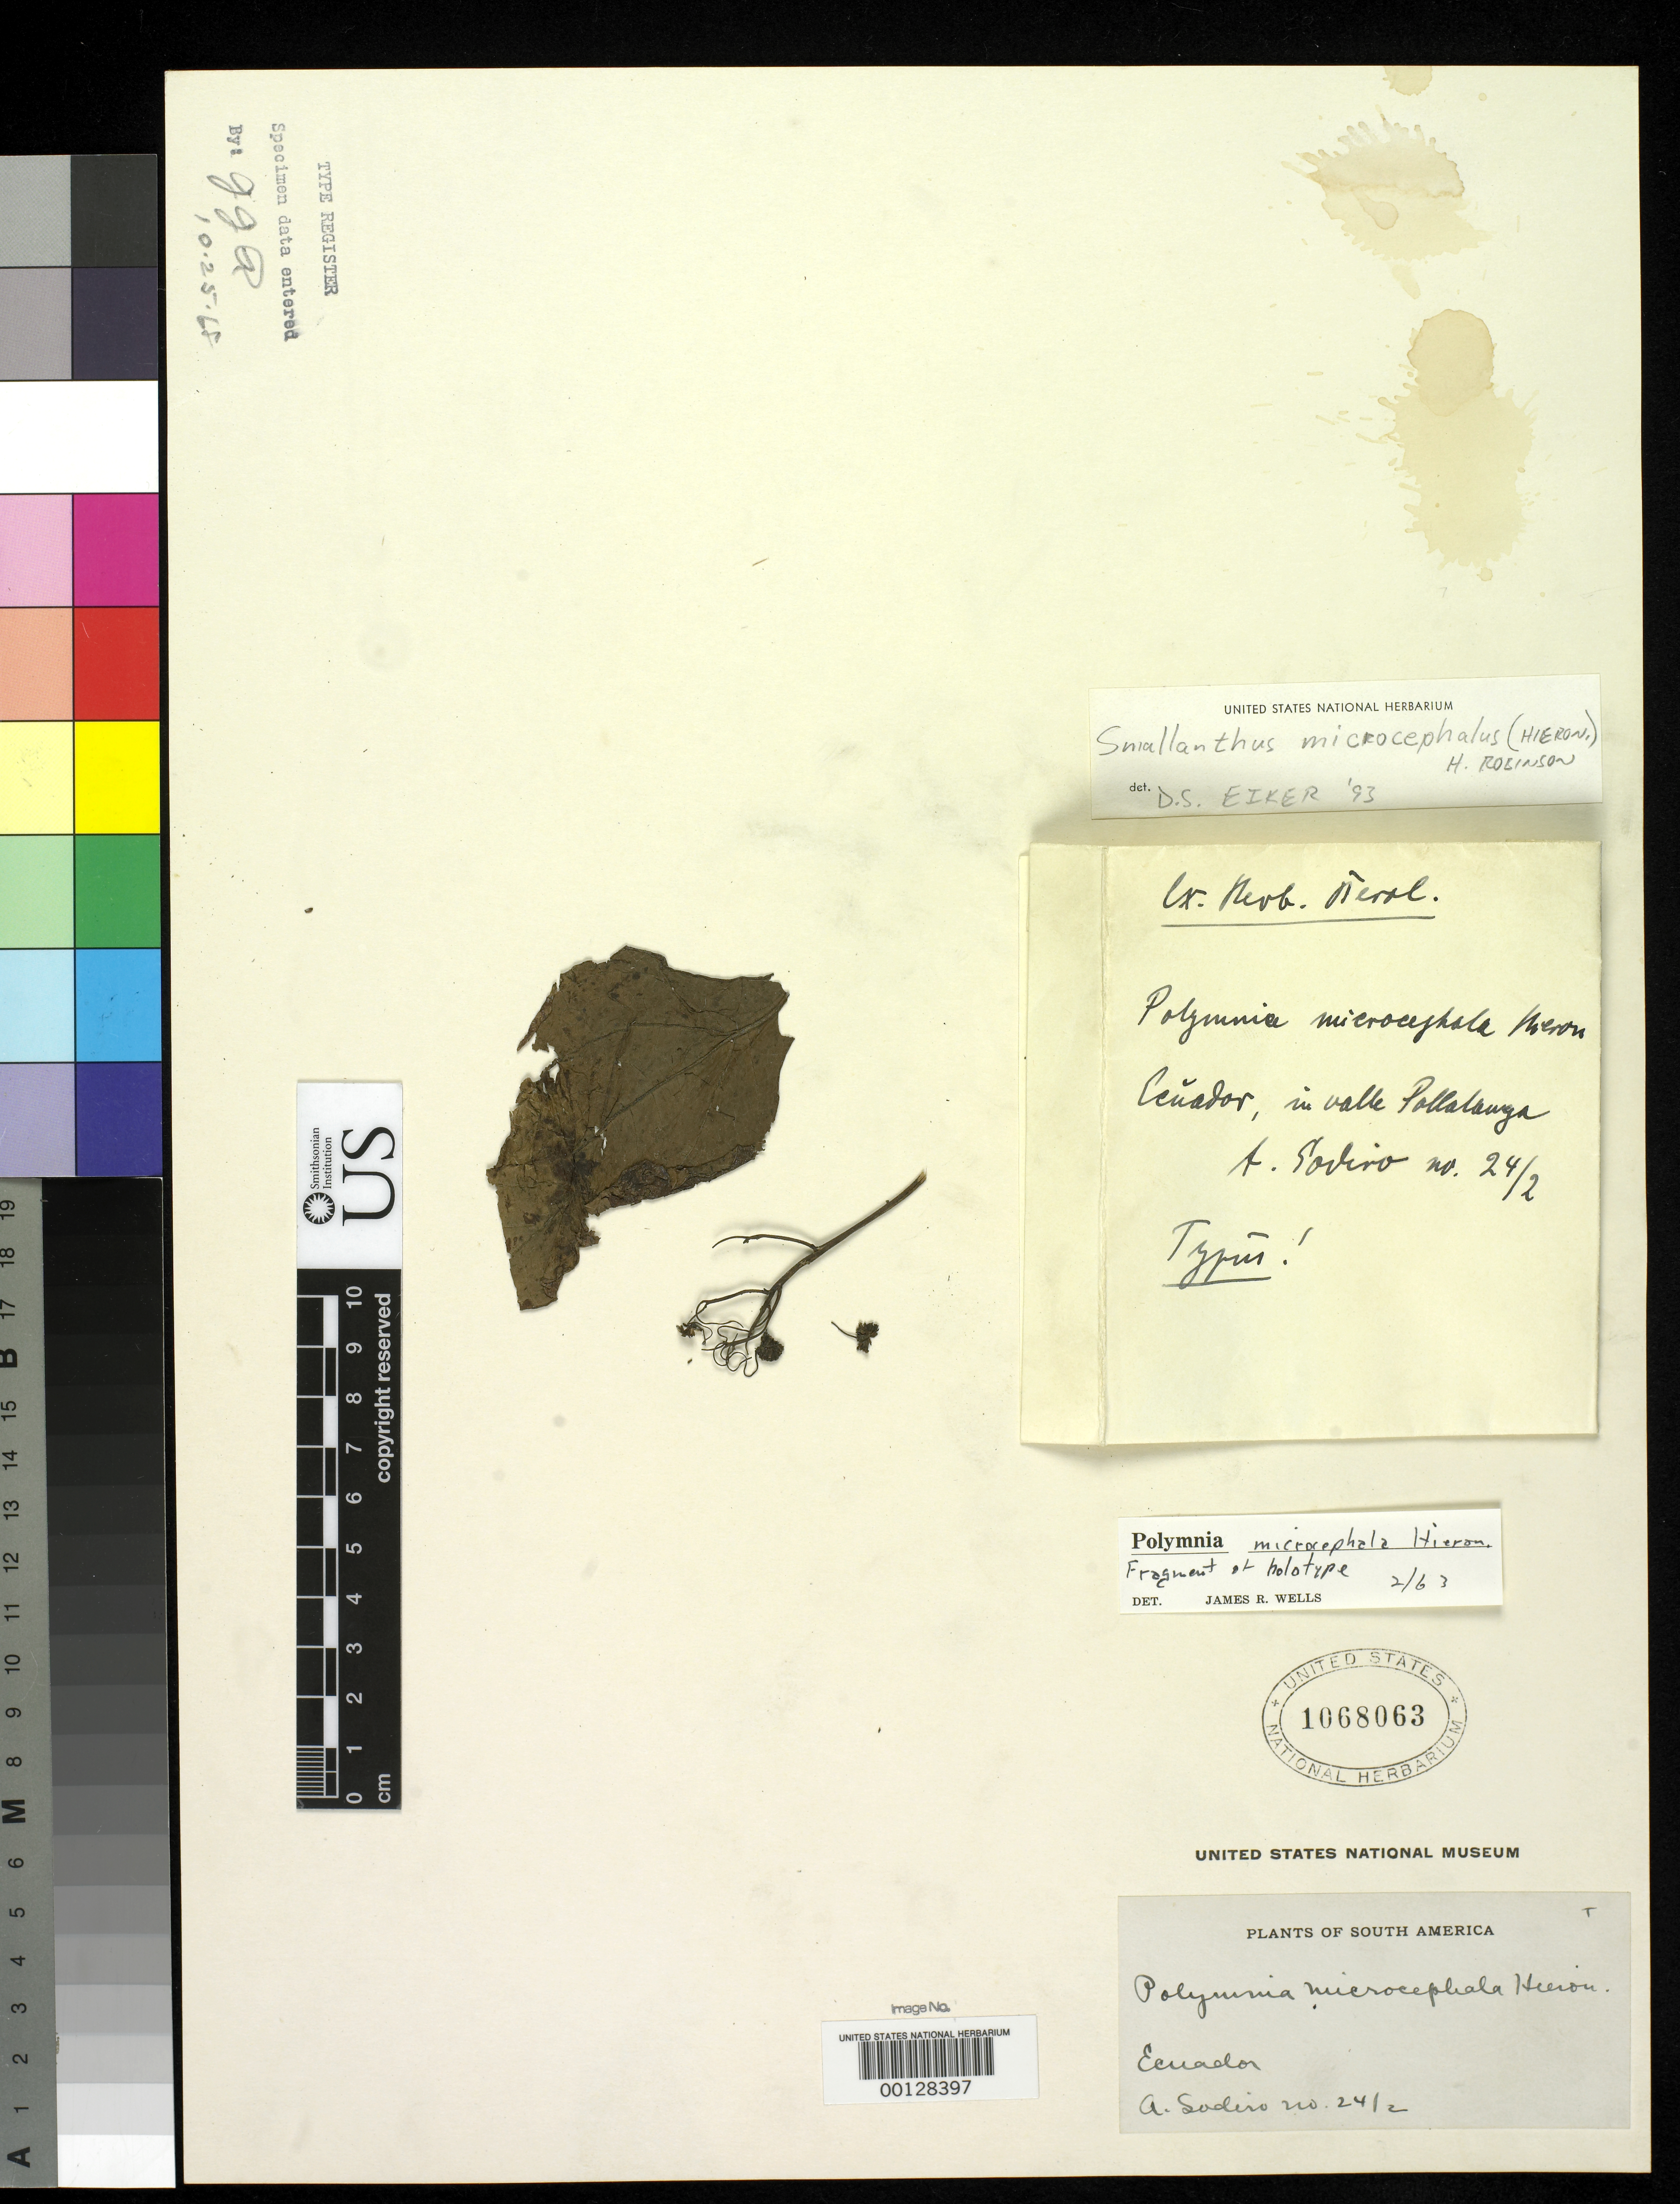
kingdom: Plantae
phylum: Tracheophyta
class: Magnoliopsida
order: Asterales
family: Asteraceae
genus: Polymnia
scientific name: Polymnia microcephala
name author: Hieron.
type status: Type Fragment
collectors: L. Sodiro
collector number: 24-2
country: Ecuador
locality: Valle Pallatanga.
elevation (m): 2000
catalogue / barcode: US 1068063